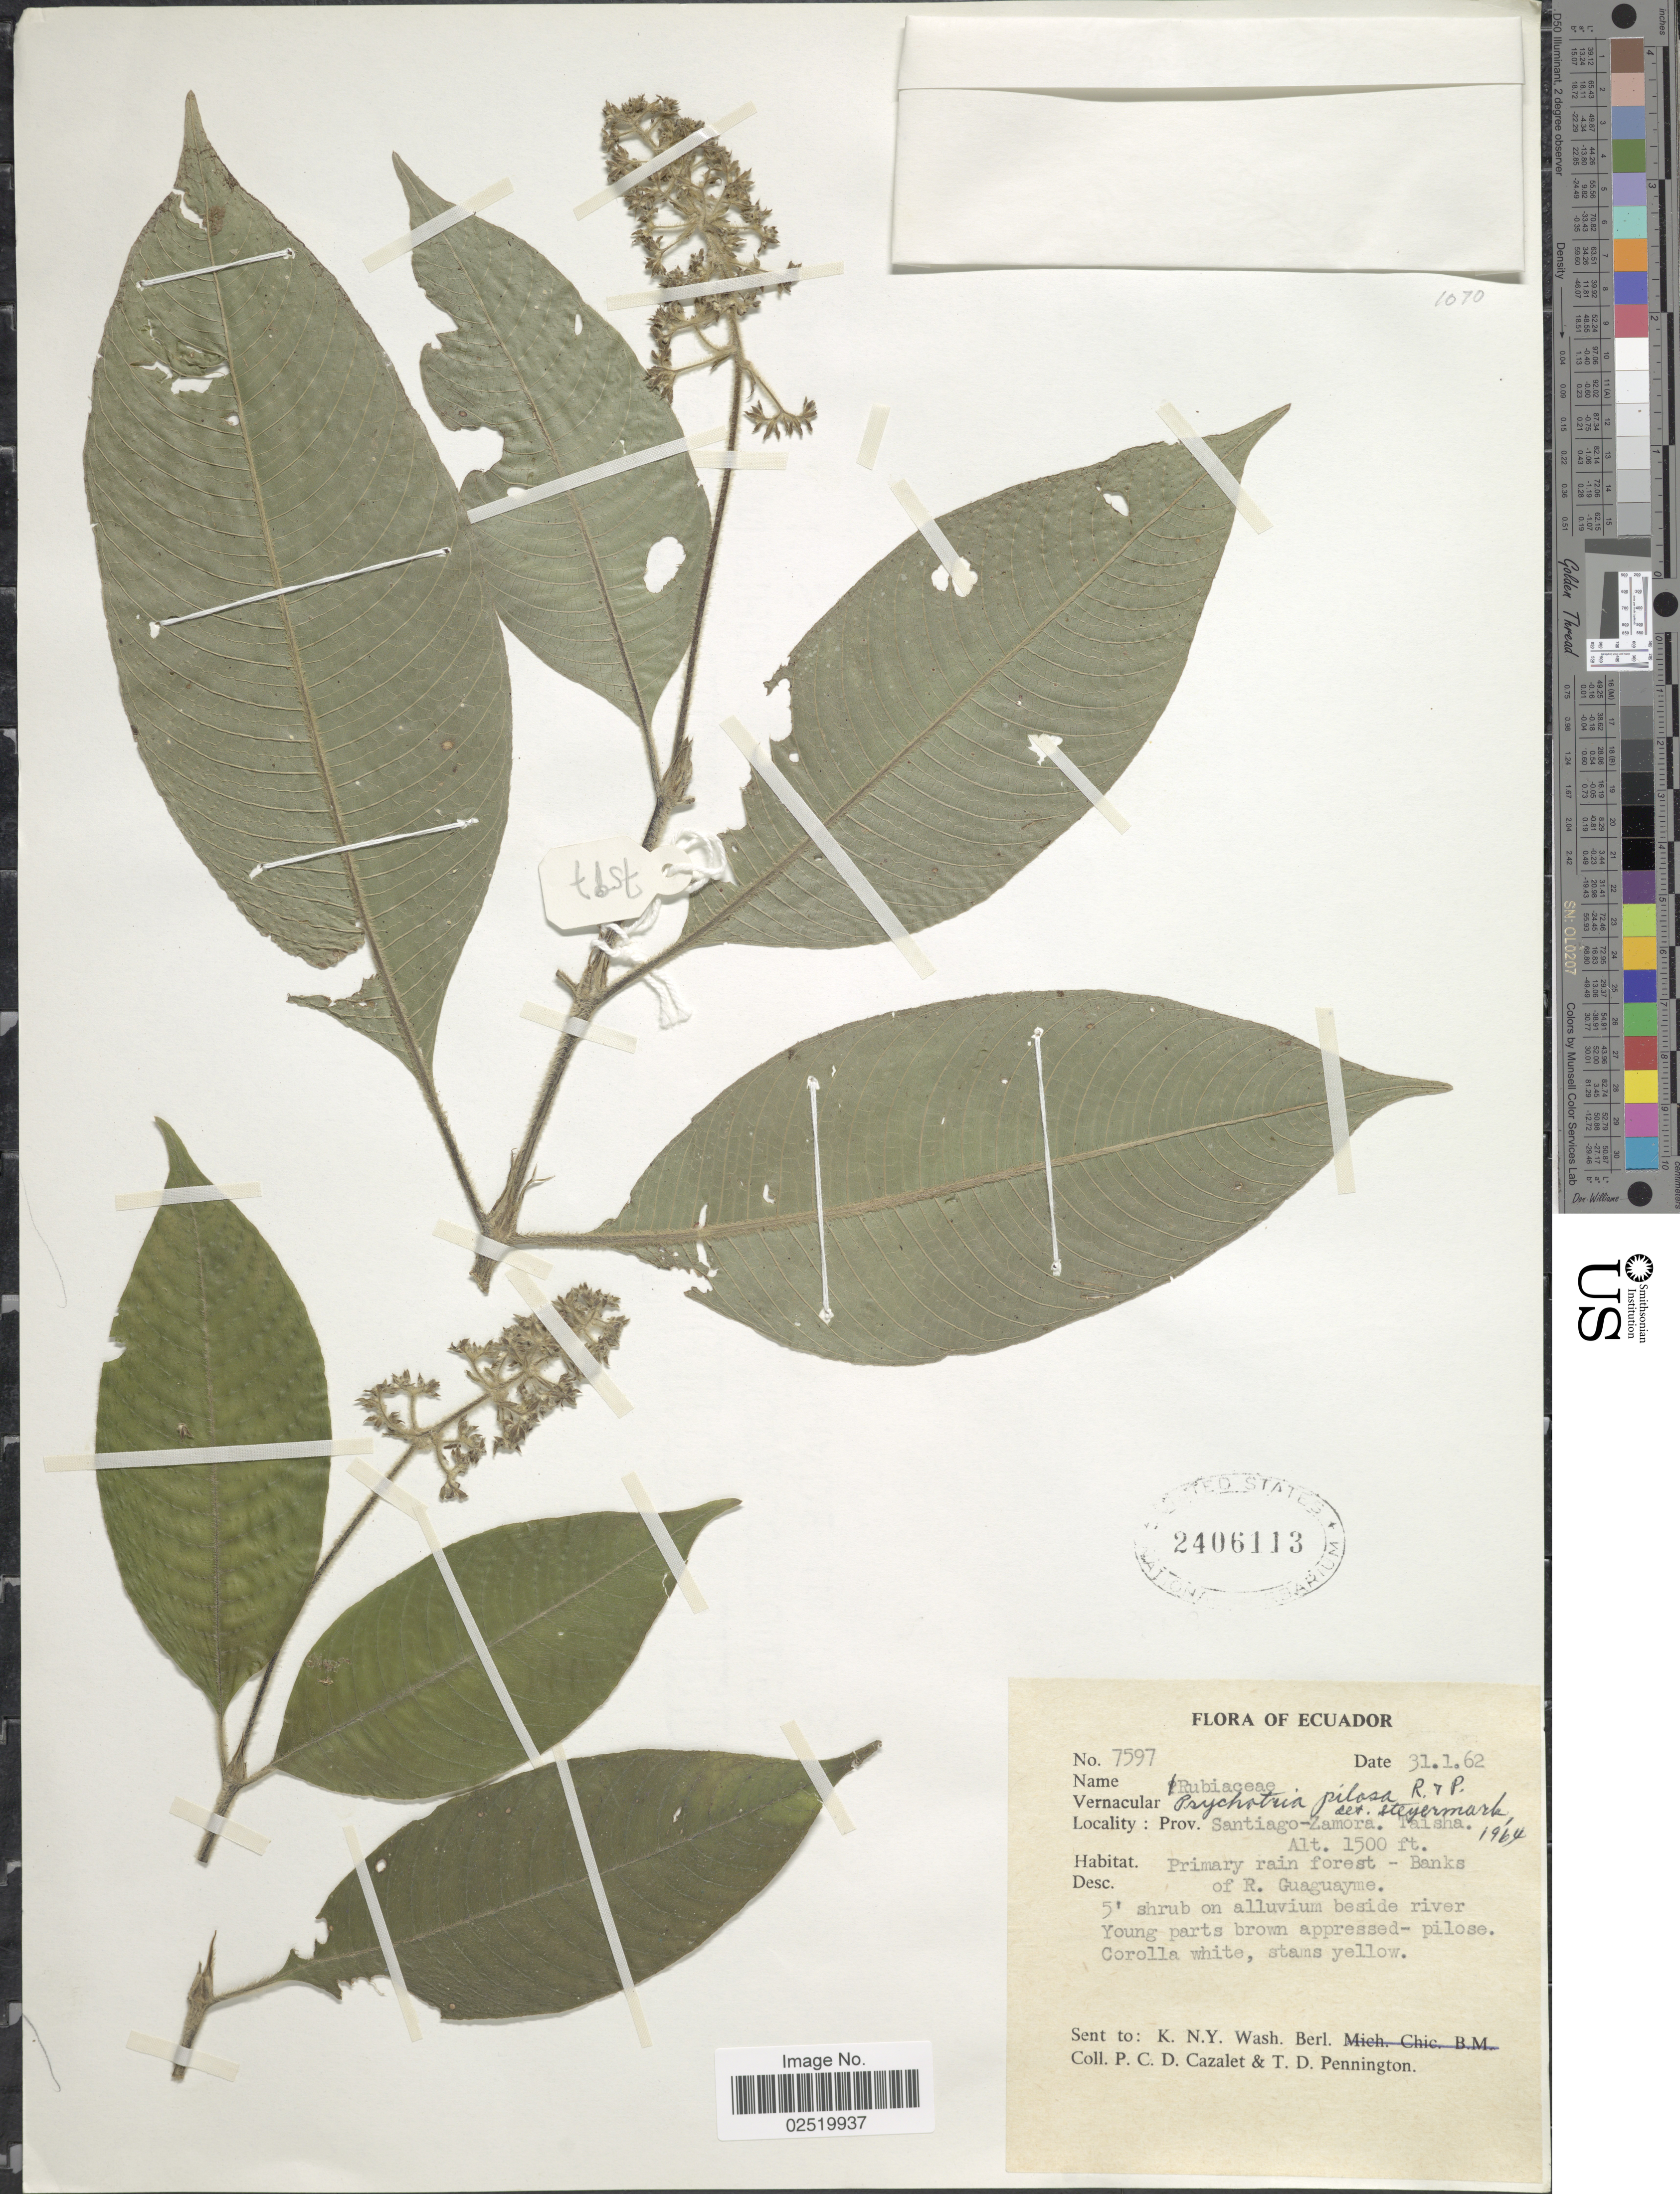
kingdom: Plantae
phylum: Tracheophyta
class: Magnoliopsida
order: Gentianales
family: Rubiaceae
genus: Psychotria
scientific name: Psychotria pilosa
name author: Ruiz & Pav.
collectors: P. C. D. Cazalet & T. D. Pennington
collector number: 7597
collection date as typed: Transcribed d/m/y: 31/1/62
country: Ecuador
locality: Prov. Santiago-Zamora. Taisha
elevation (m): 457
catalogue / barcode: US 2406113